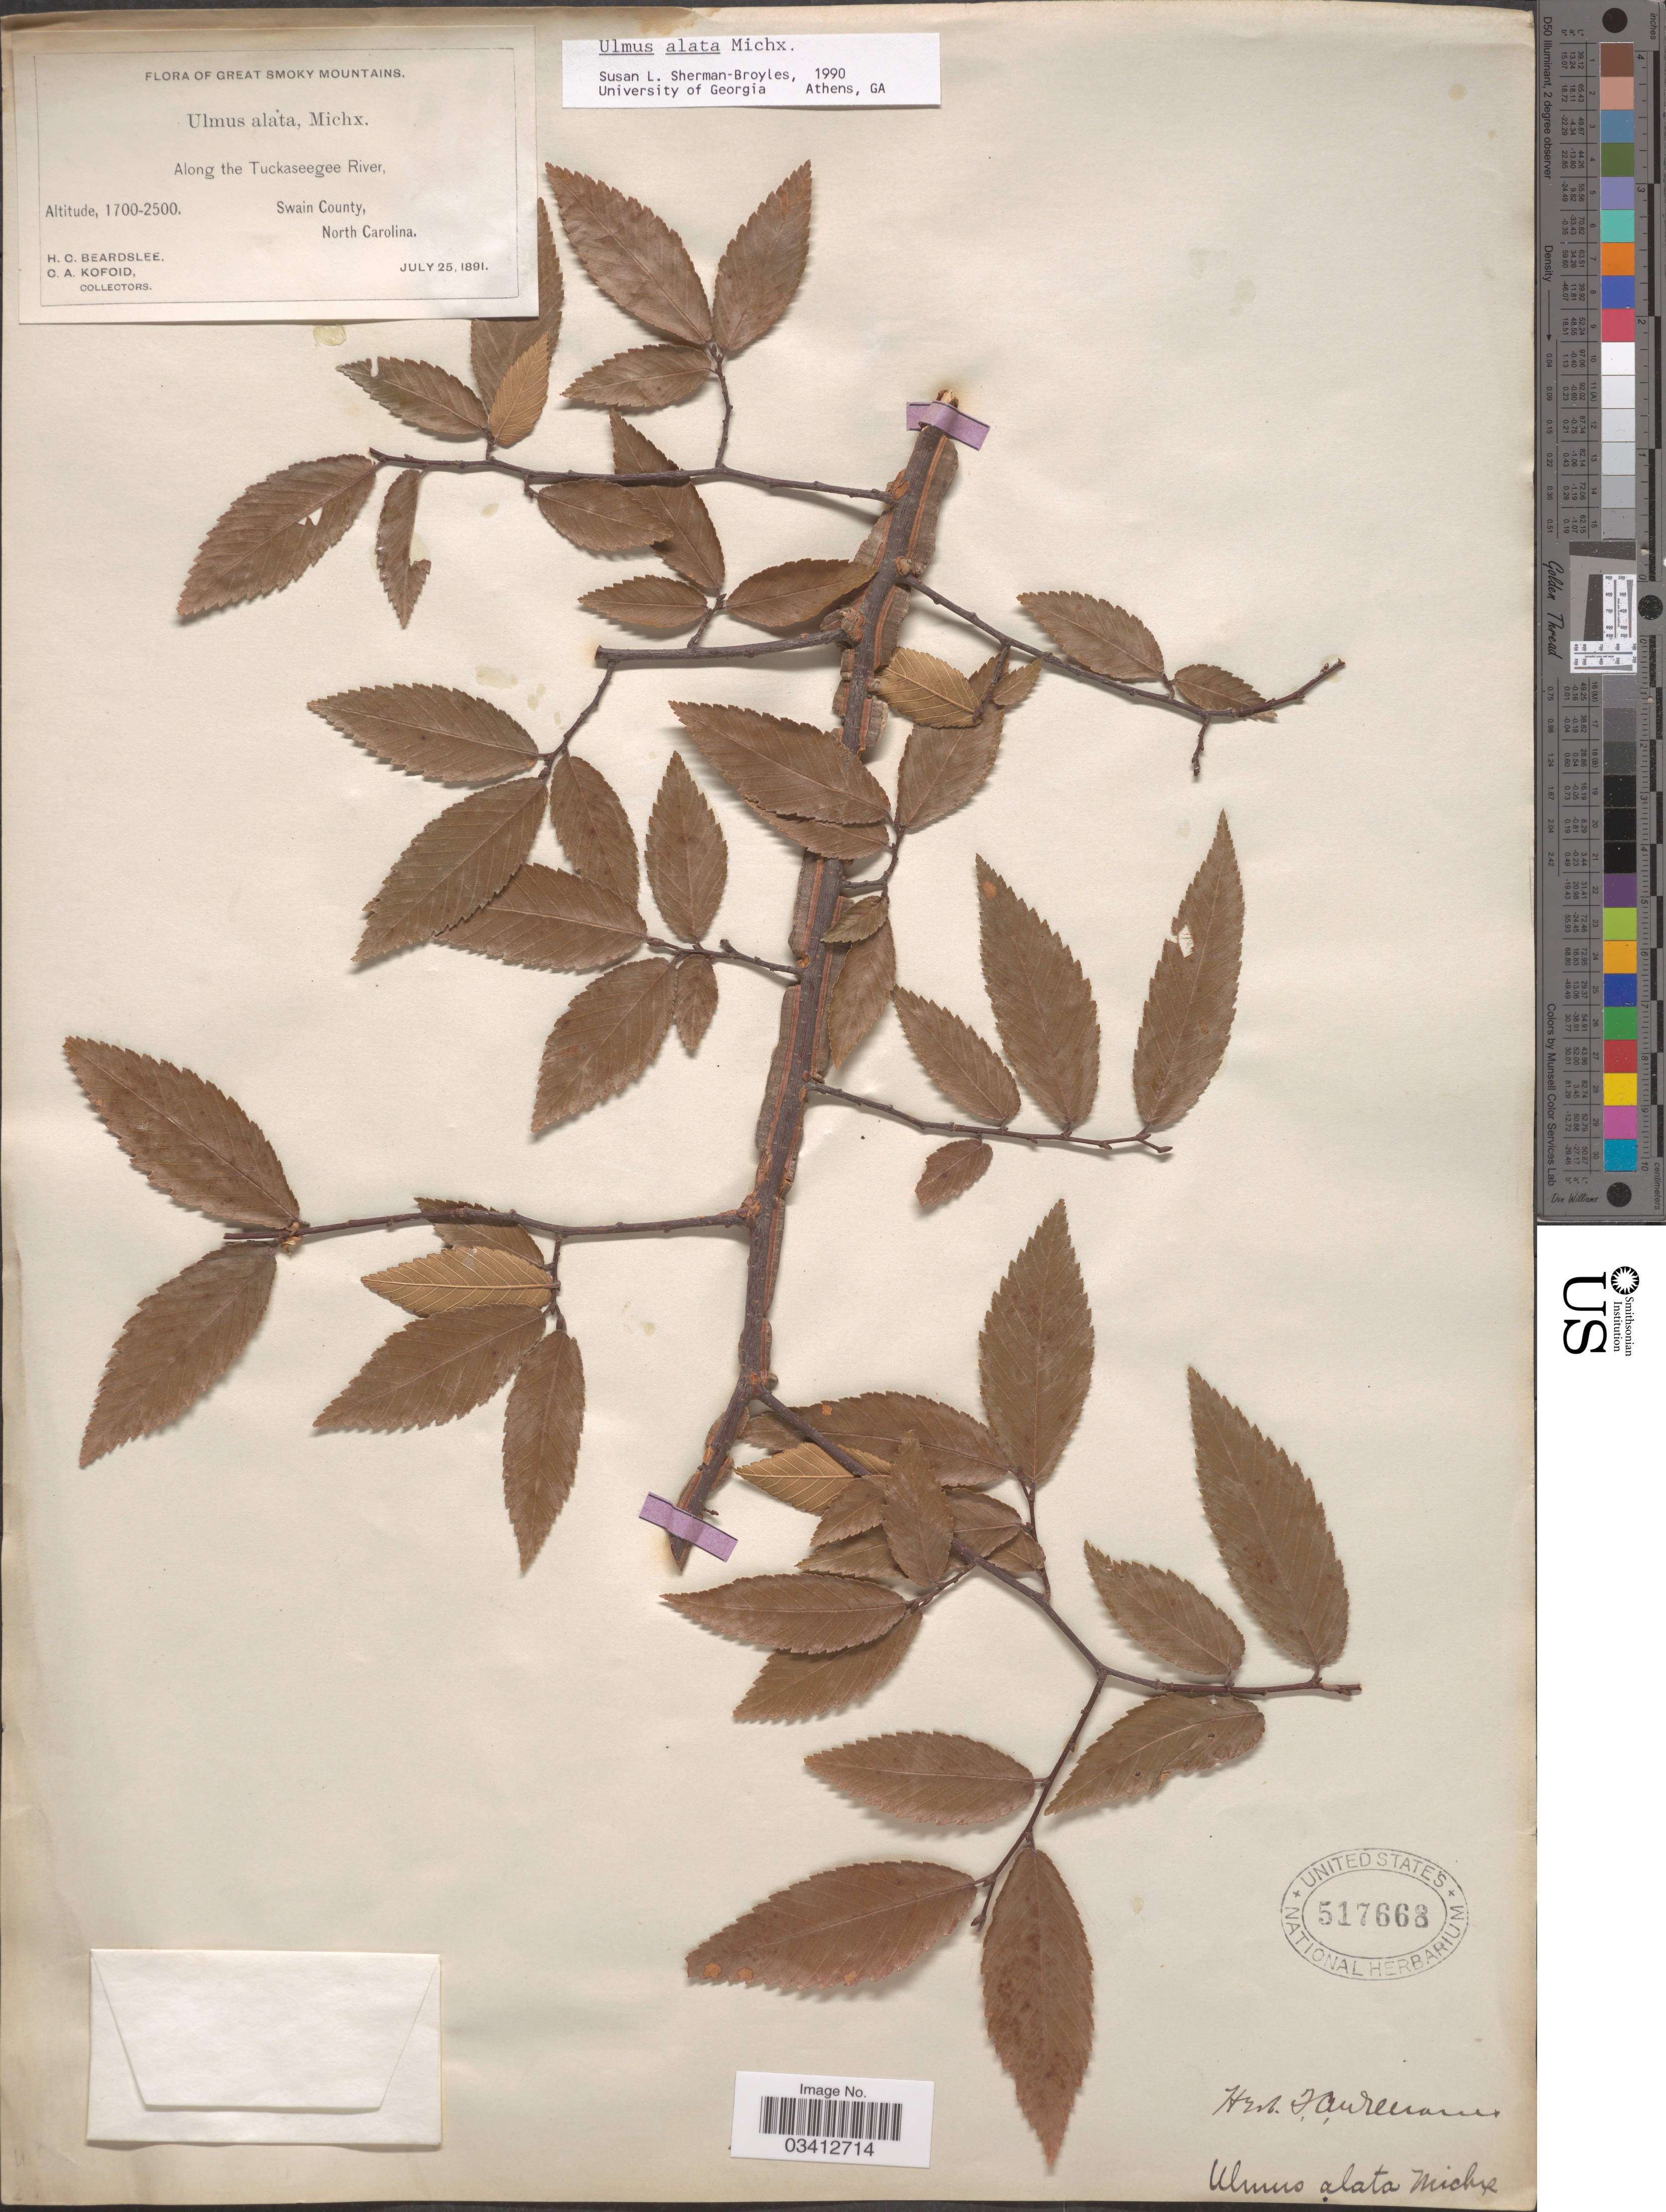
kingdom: Plantae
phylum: Tracheophyta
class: Magnoliopsida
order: Rosales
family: Ulmaceae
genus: Ulmus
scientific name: Ulmus alata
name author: Michx.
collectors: H. Beardslee & C. Kofoid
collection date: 1891-07-25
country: United States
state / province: North Carolina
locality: Great Smoky Mountains. Along the Tuckaseegee River. Swain County.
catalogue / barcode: US 517668